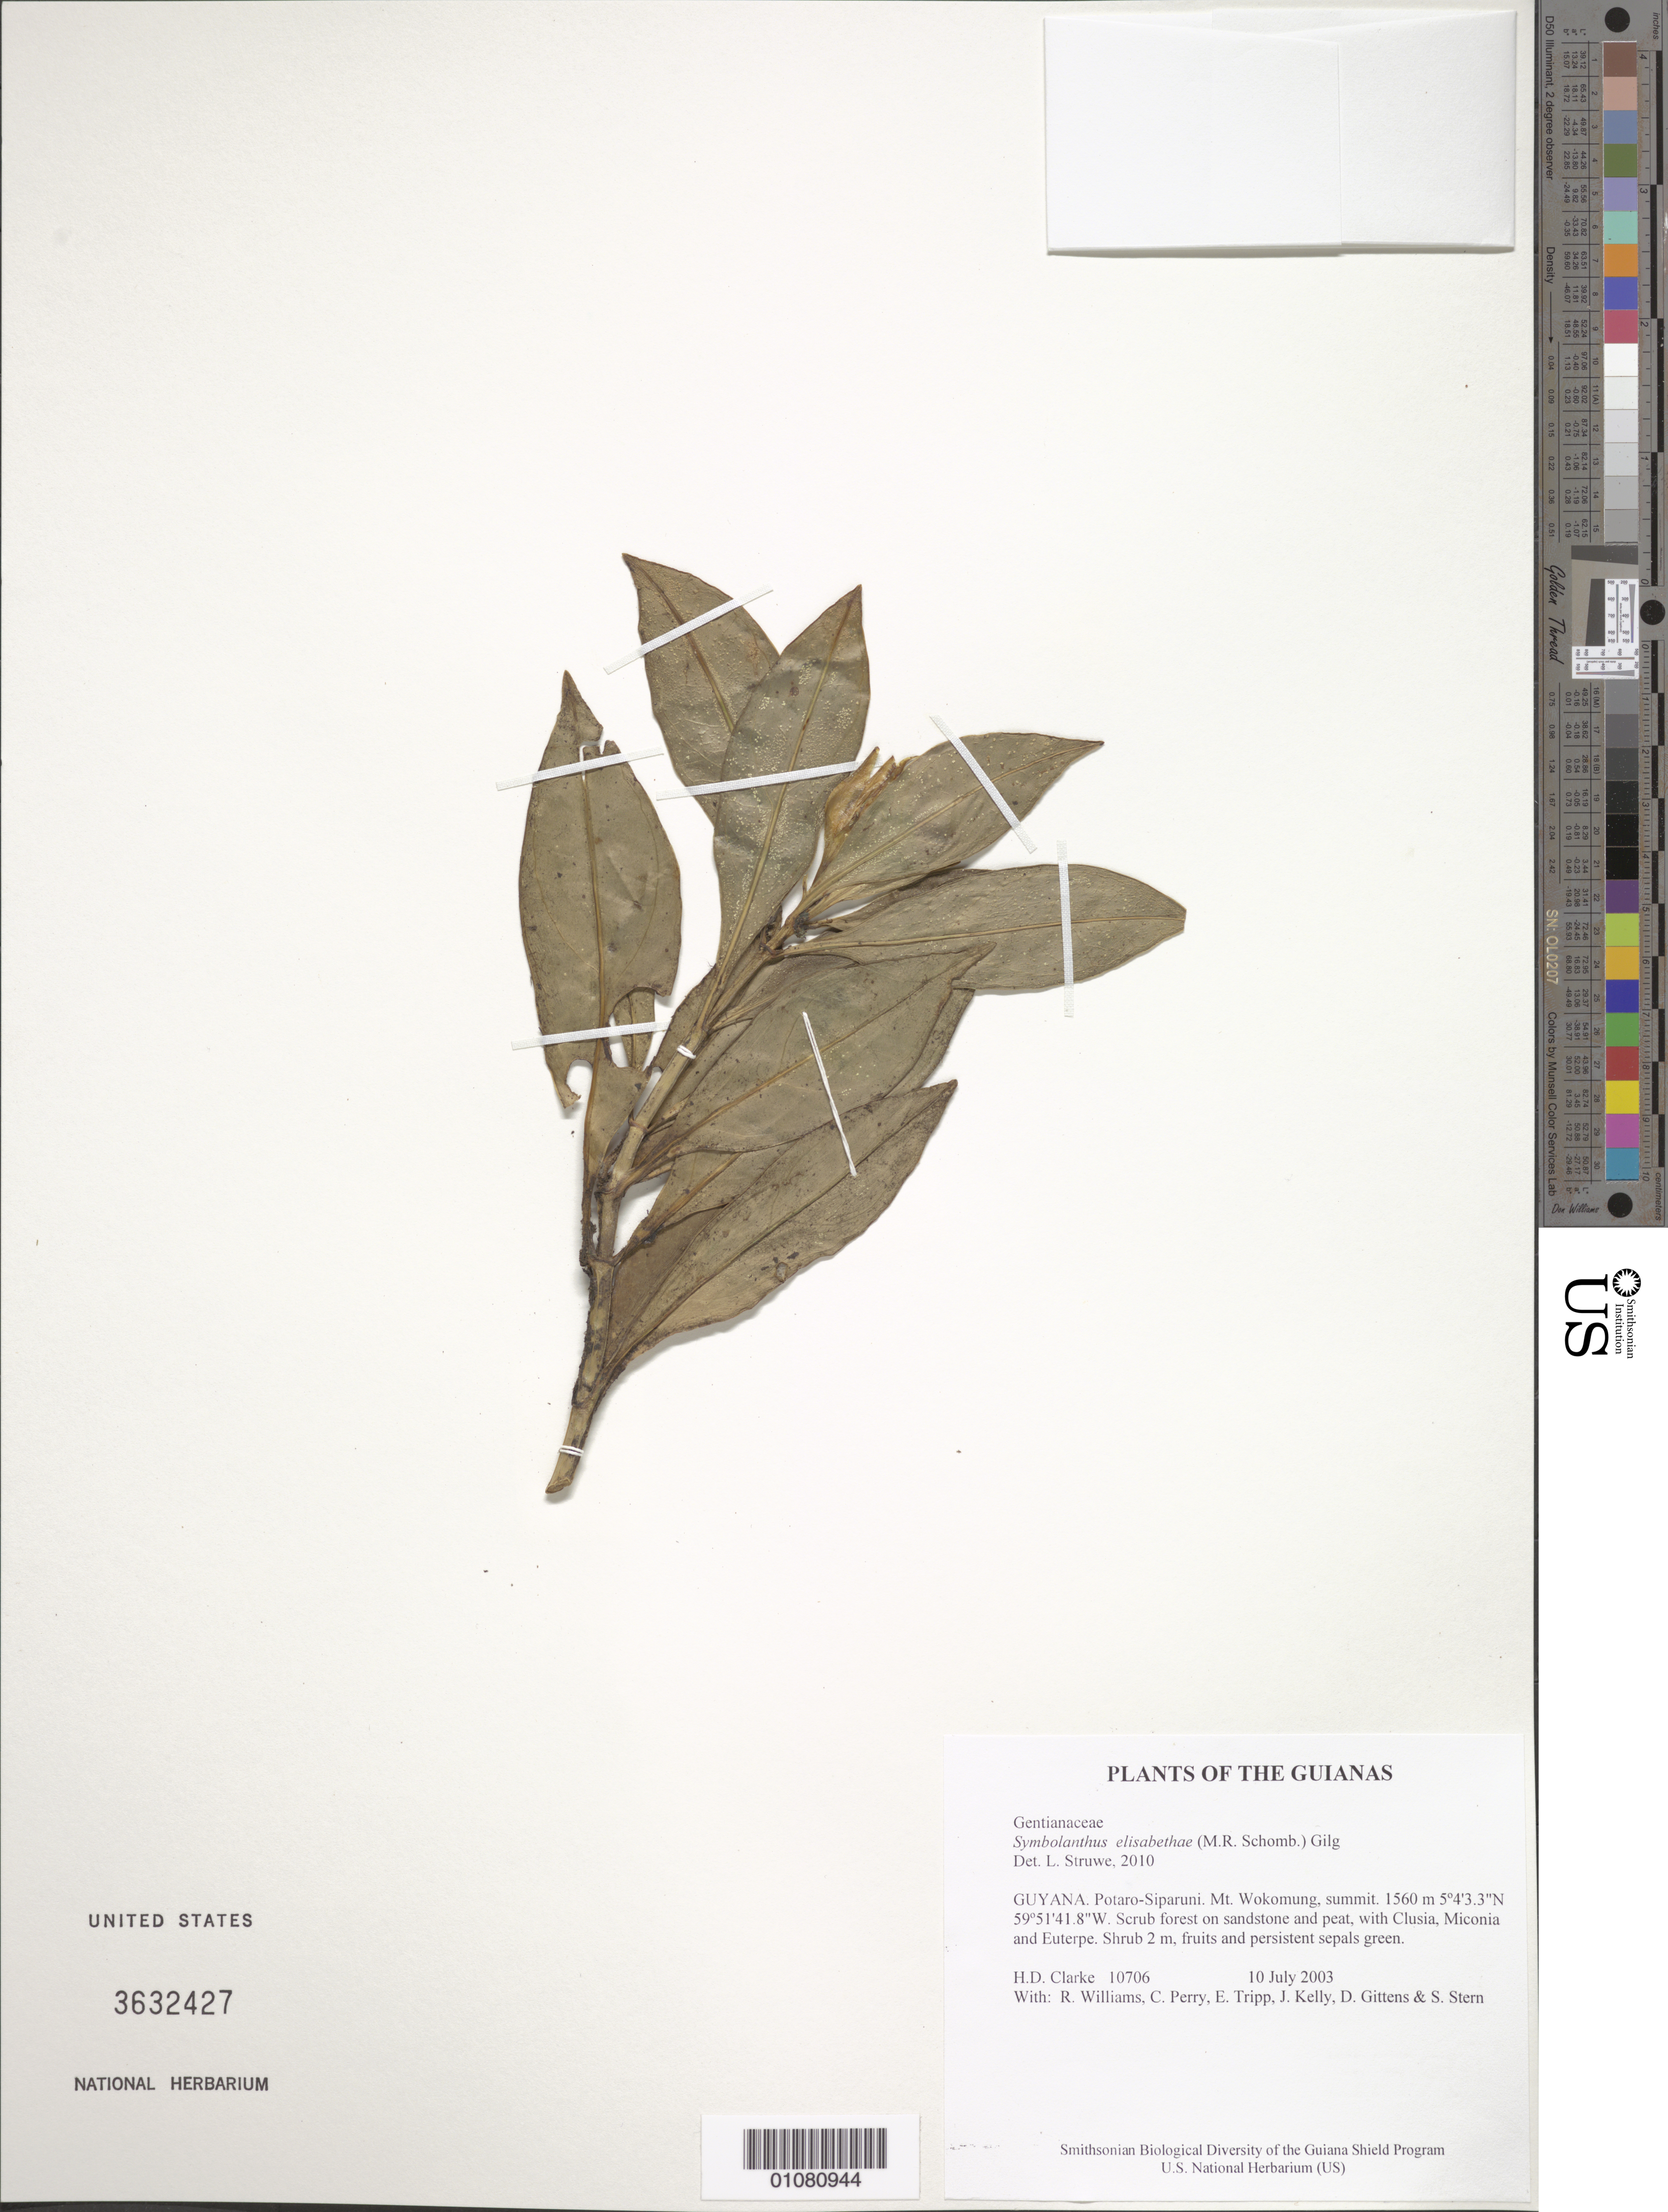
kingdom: Plantae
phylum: Tracheophyta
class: Magnoliopsida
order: Gentianales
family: Gentianaceae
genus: Symbolanthus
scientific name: Symbolanthus elisabethae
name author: (M.R. Schomb.) Gilg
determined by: Struwe, L.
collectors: H. D. Clarke, R. Williams, C. Perry, E. Tripp, J. Kelly, D. Gittens & S. R. Stern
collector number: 10706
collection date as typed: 10 July 2003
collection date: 2003-07-10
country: Guyana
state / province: Potaro-Siparuni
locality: Mt. Wokomung, summit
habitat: Scrub forest on sandstone and peat, with Clusia, Miconia and Euterpe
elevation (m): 1560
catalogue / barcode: US 3632427